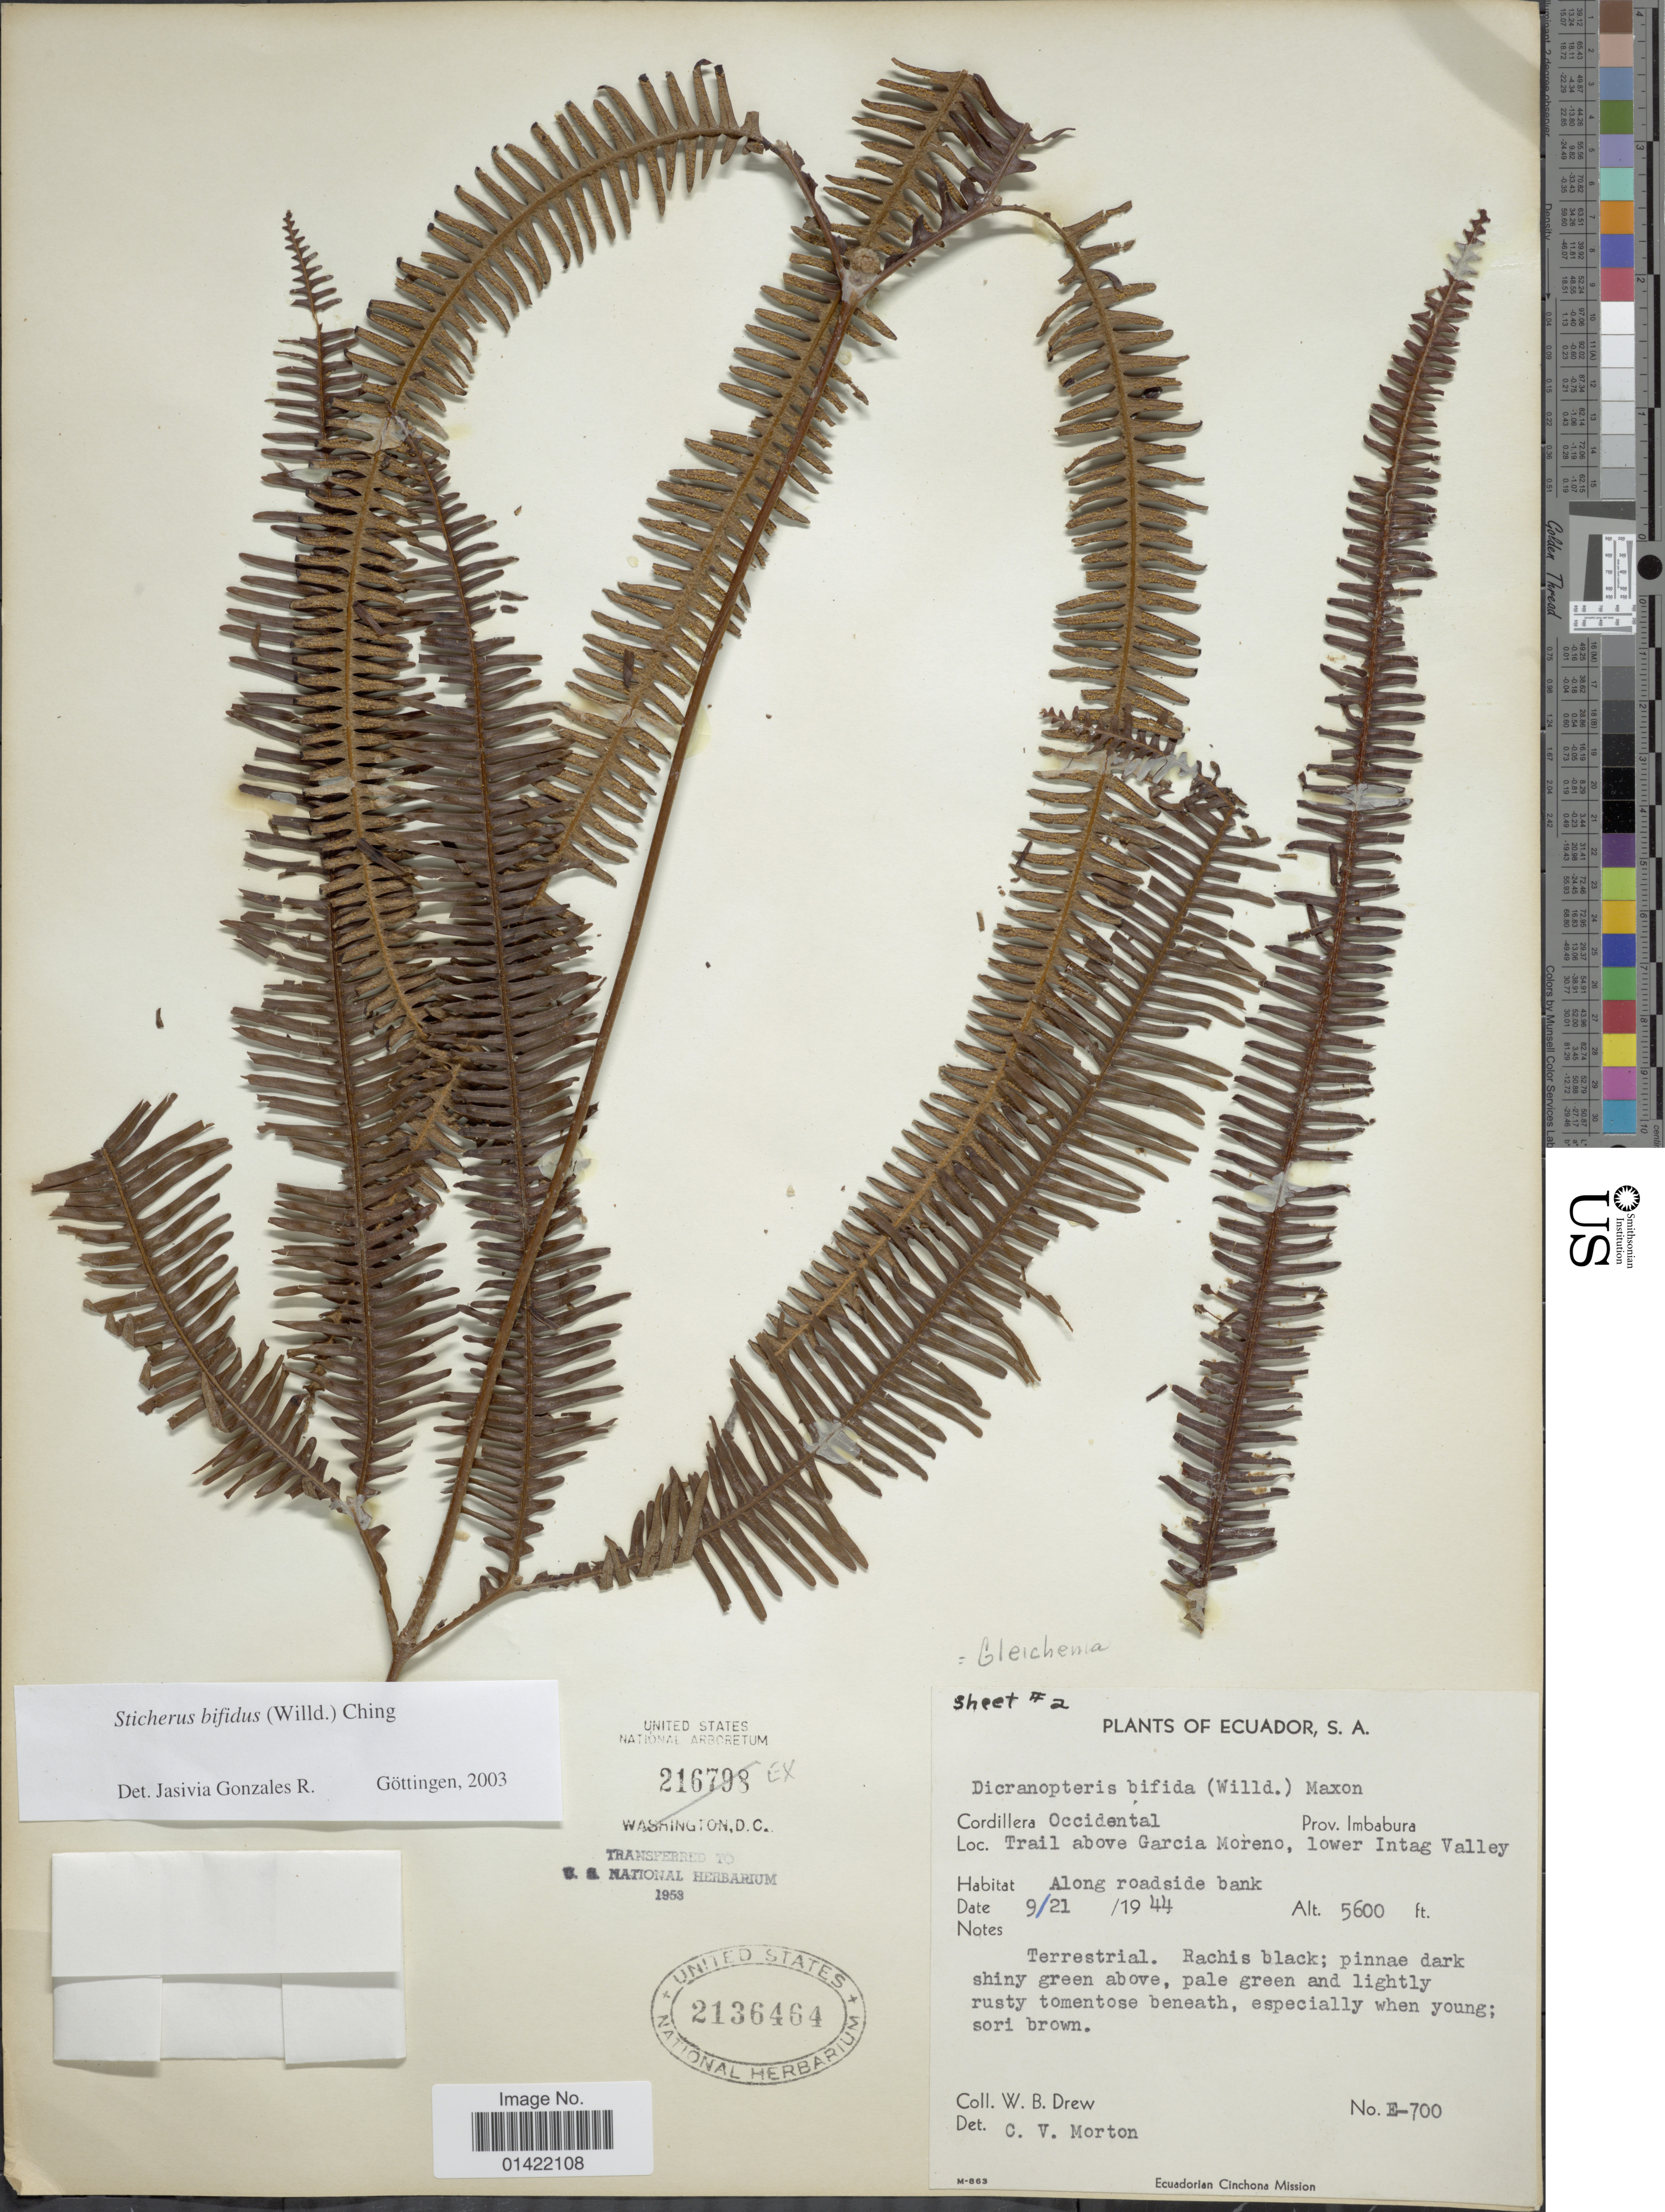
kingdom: Plantae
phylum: Tracheophyta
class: Polypodiopsida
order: Gleicheniales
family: Gleicheniaceae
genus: Sticherus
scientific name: Sticherus bifidus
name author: (Willd.) Ching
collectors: W. B. Drew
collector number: E-700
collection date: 1944-09-21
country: Ecuador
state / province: Imbabura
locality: Cordillera Occidental. Prov. Imbabura. Trail above Garcia Moreno, lower Intag Valley. Along roadside bank.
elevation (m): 1707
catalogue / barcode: US 2136464